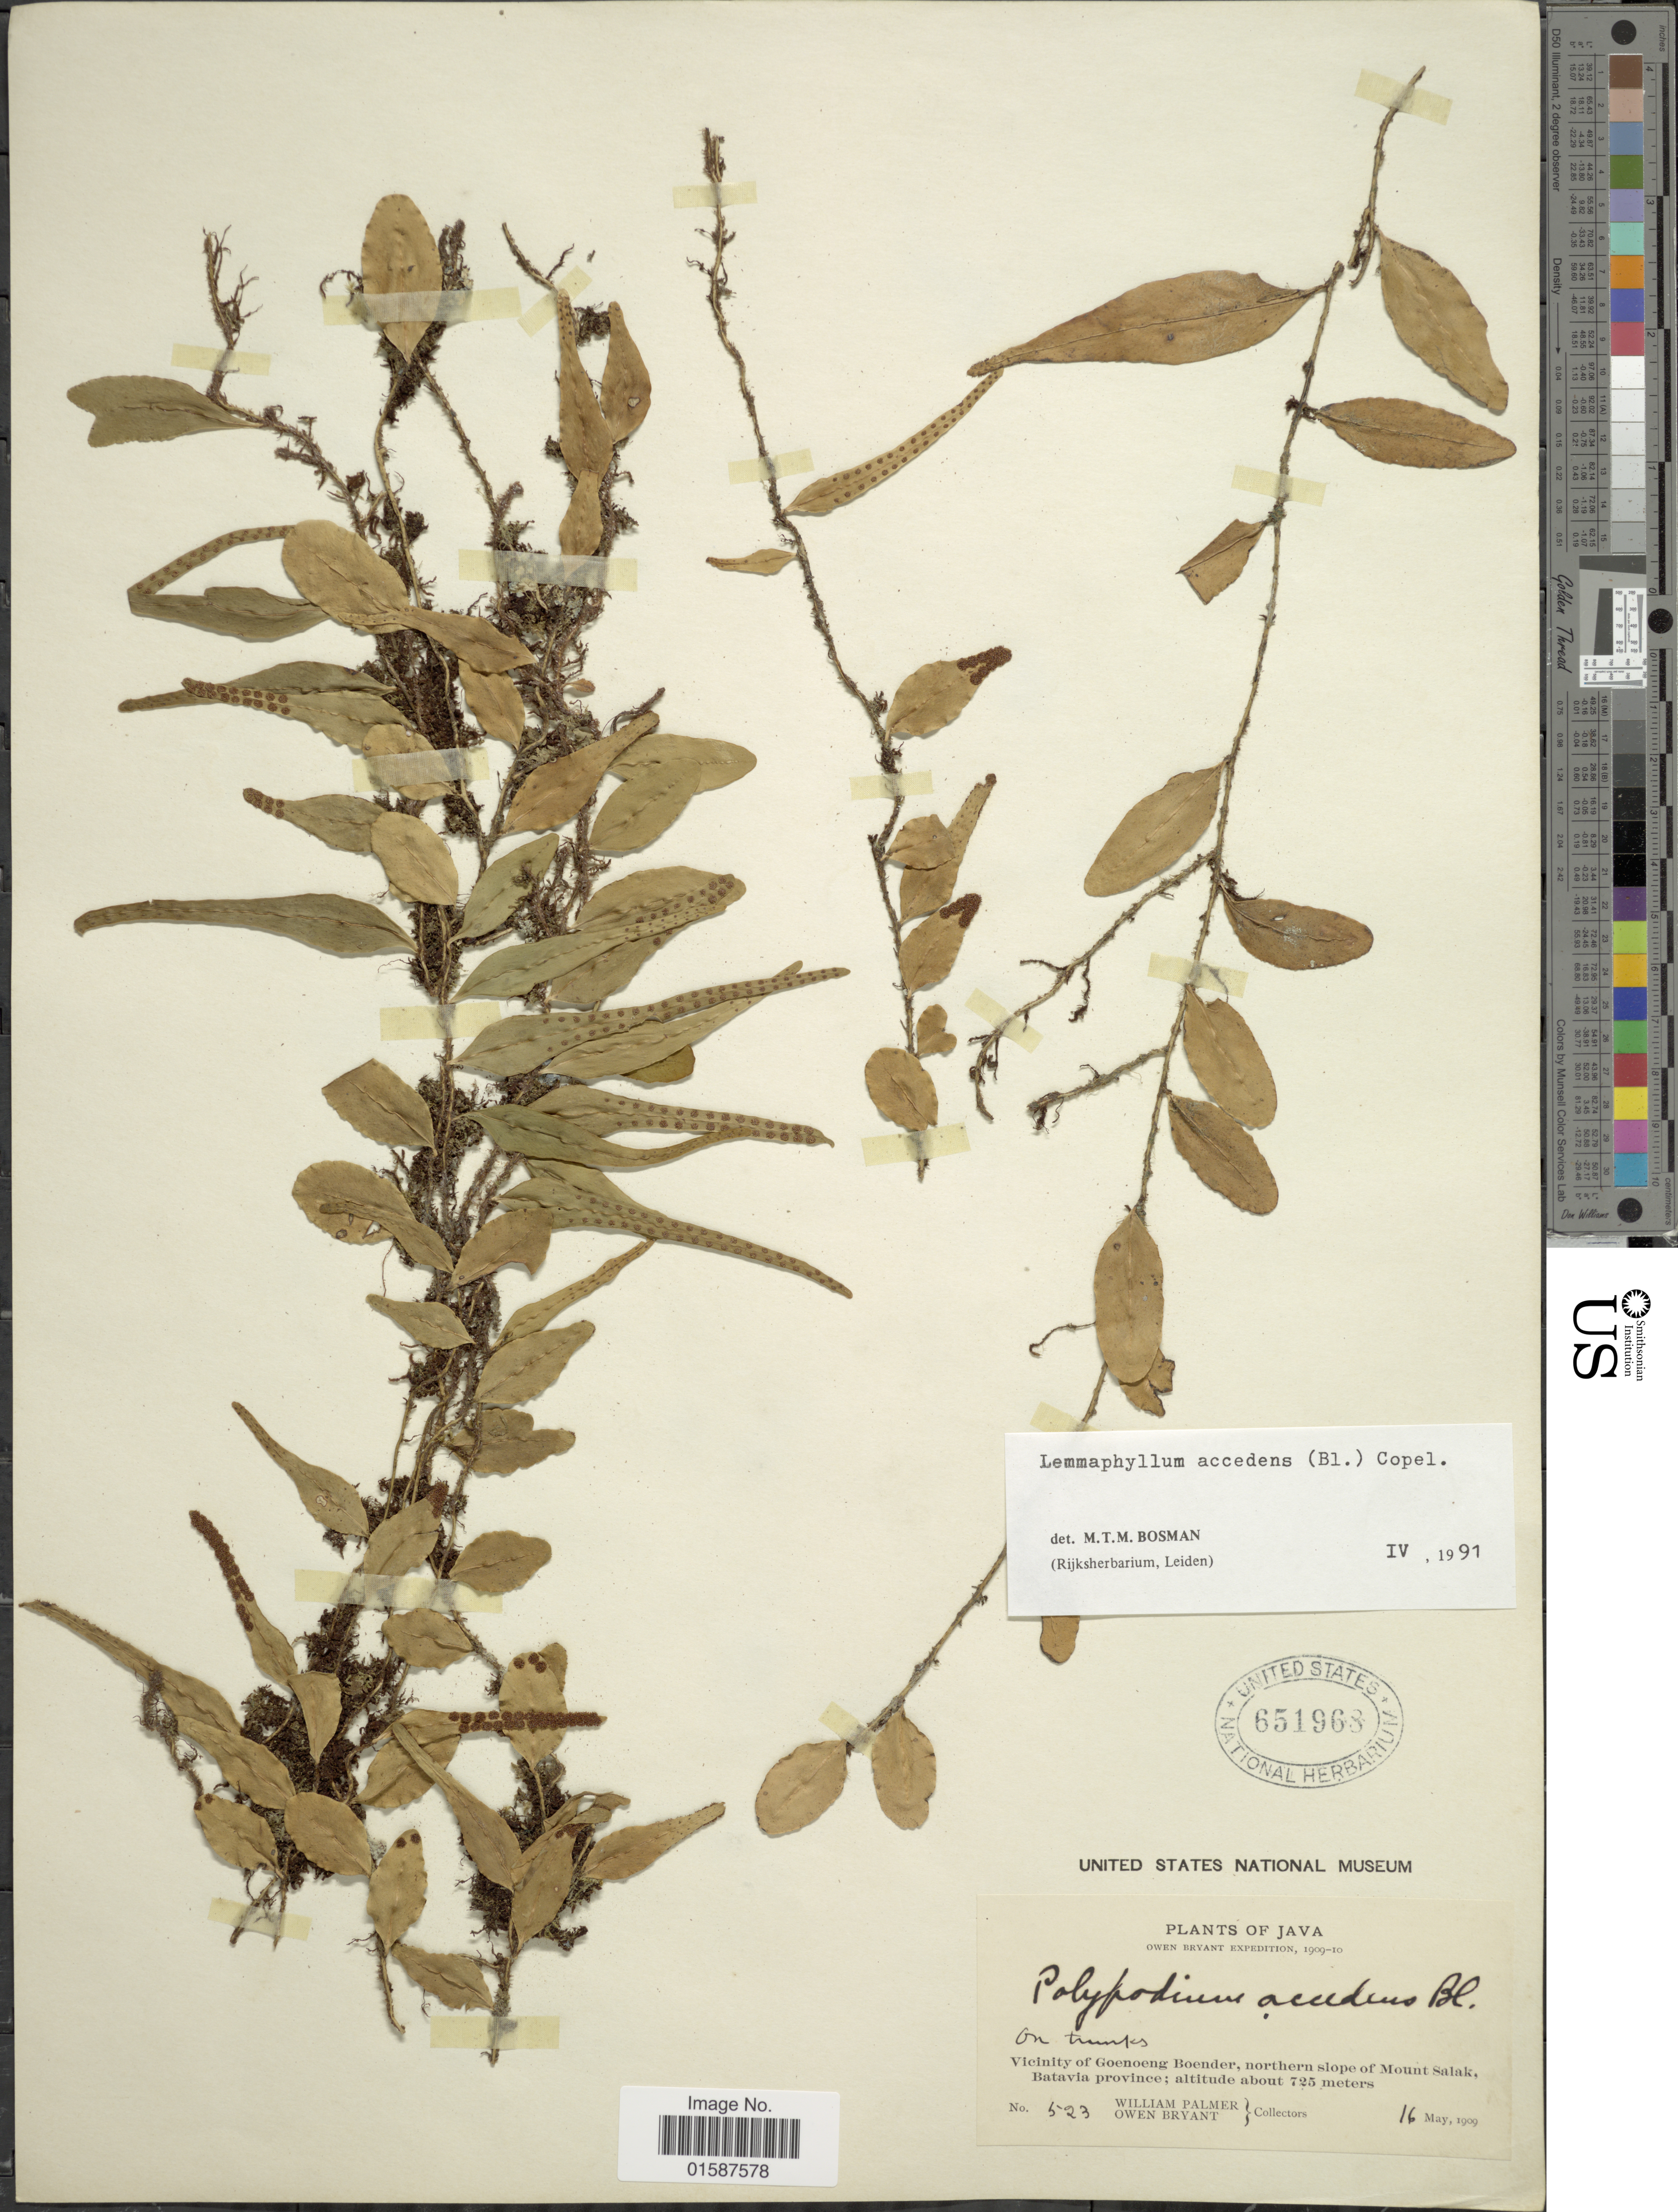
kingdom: Plantae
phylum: Tracheophyta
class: Polypodiopsida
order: Polypodiales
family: Polypodiaceae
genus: Lemmaphyllum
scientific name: Lemmaphyllum accedens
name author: (Blume) Donk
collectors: W. Palmer & O. Bryant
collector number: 523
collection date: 1909-05-16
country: Indonesia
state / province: Java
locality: Vicinity of Goenoeng Boender, northern slope of Mount Salak, Batavia province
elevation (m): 725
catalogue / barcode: US 651968